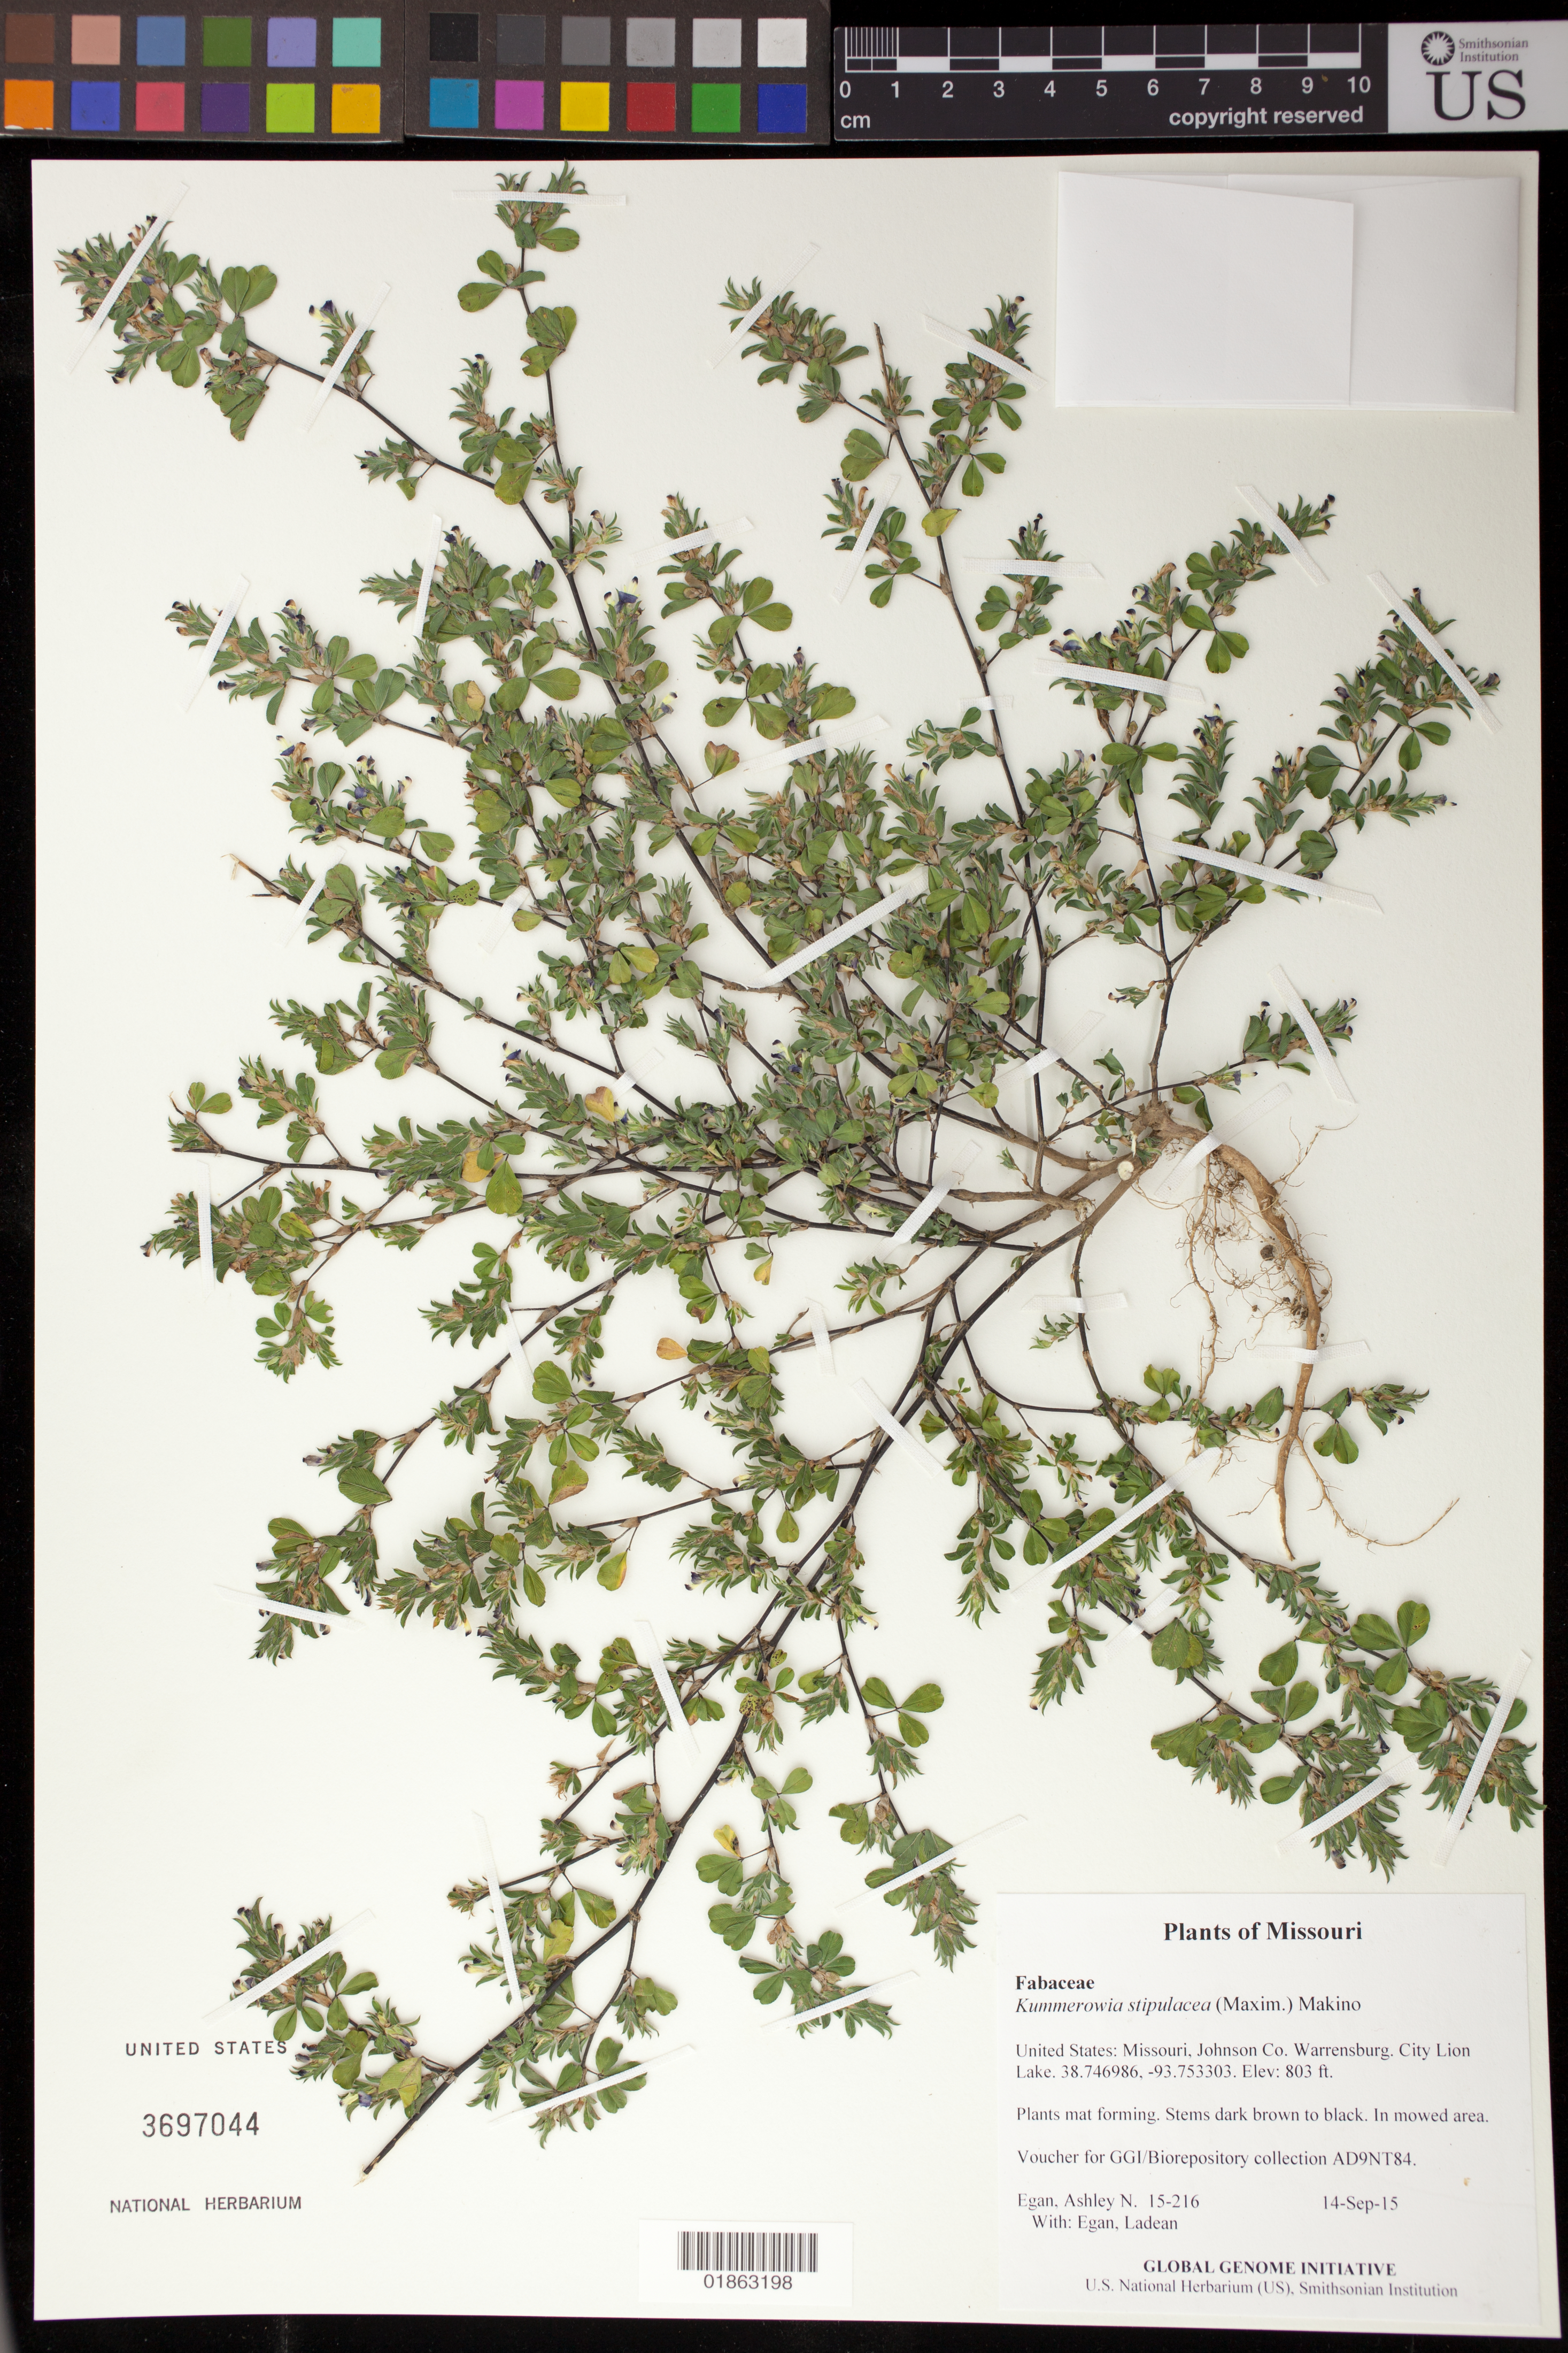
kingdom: Plantae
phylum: Tracheophyta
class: Magnoliopsida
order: Fabales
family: Fabaceae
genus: Kummerowia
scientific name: Kummerowia stipulacea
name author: (Maxim.) Makino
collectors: A. N. Egan & L. Egan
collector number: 15-216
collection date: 2015-09-14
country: United States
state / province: Missouri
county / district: Johnson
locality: Warrensburg. City Lion Lake.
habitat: In mowed area.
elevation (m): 245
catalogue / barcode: US 3697044